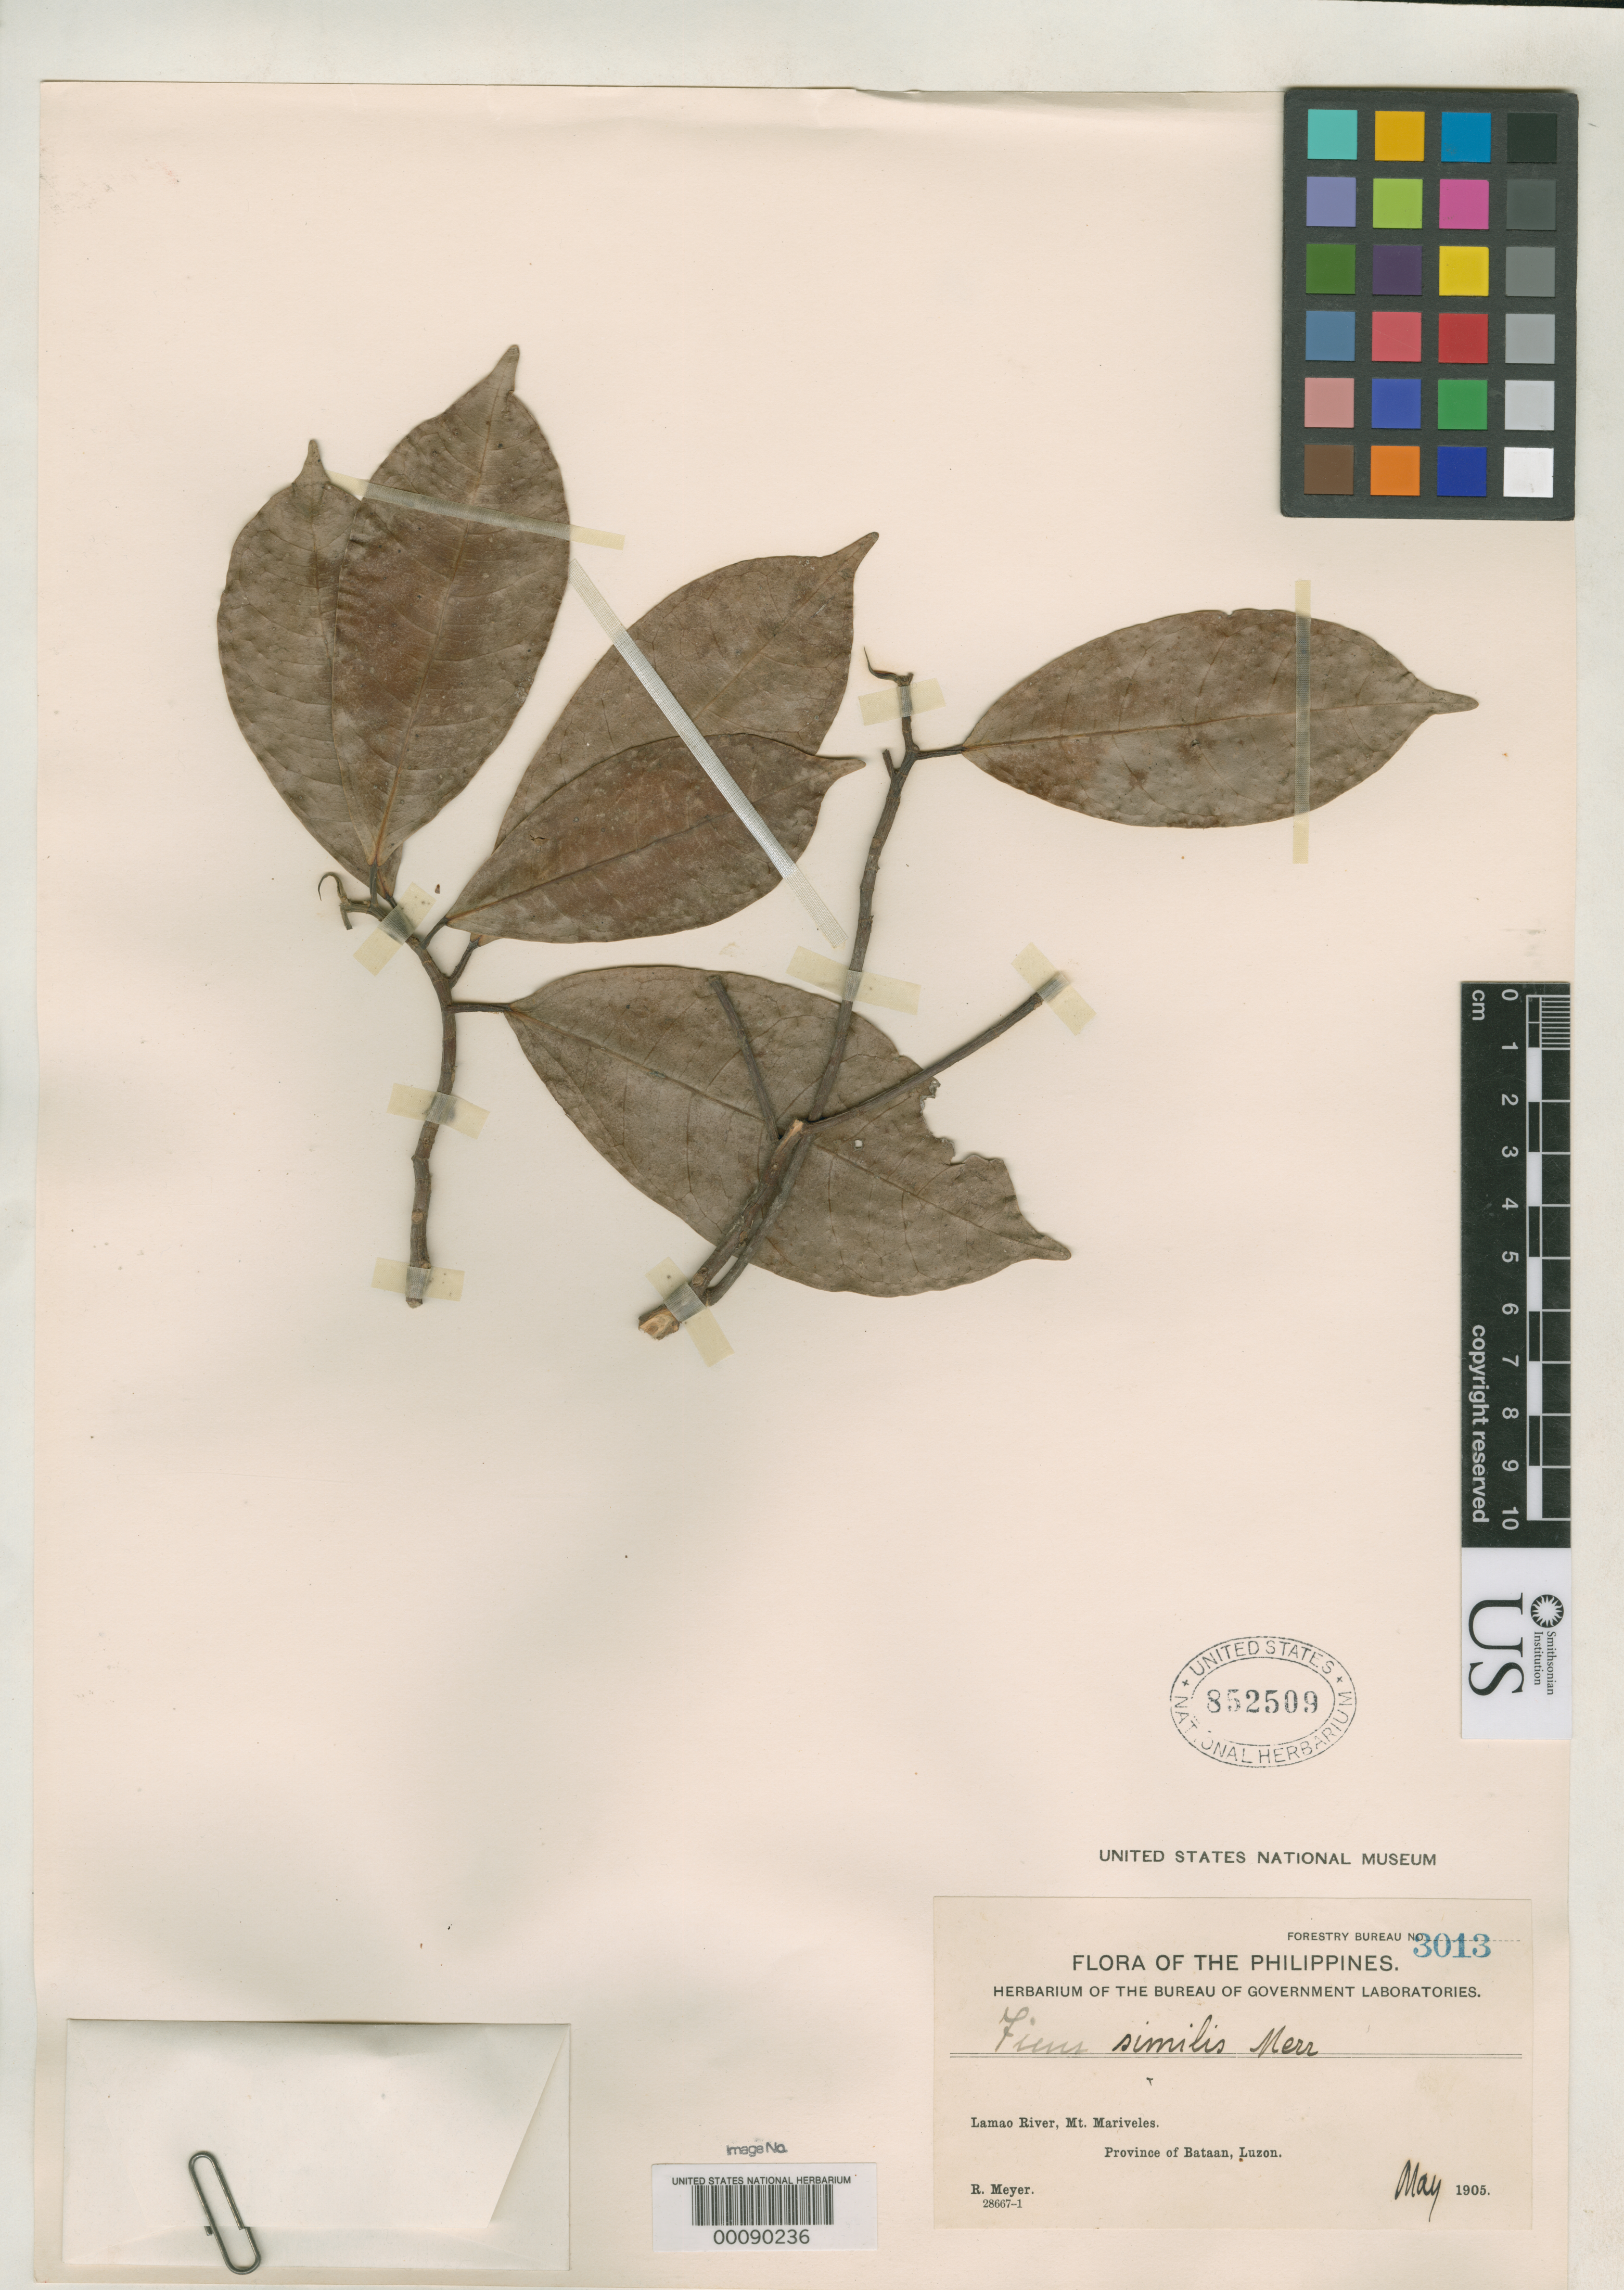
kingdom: Plantae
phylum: Tracheophyta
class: Magnoliopsida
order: Rosales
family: Moraceae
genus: Ficus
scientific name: Ficus similis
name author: Merr.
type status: Isotype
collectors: R. Meyer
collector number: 3013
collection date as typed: May 1905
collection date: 1905-05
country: Philippines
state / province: Central Luzon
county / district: Bataan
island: Luzon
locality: Lamao River, Mt Mariveles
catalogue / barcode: US 852509